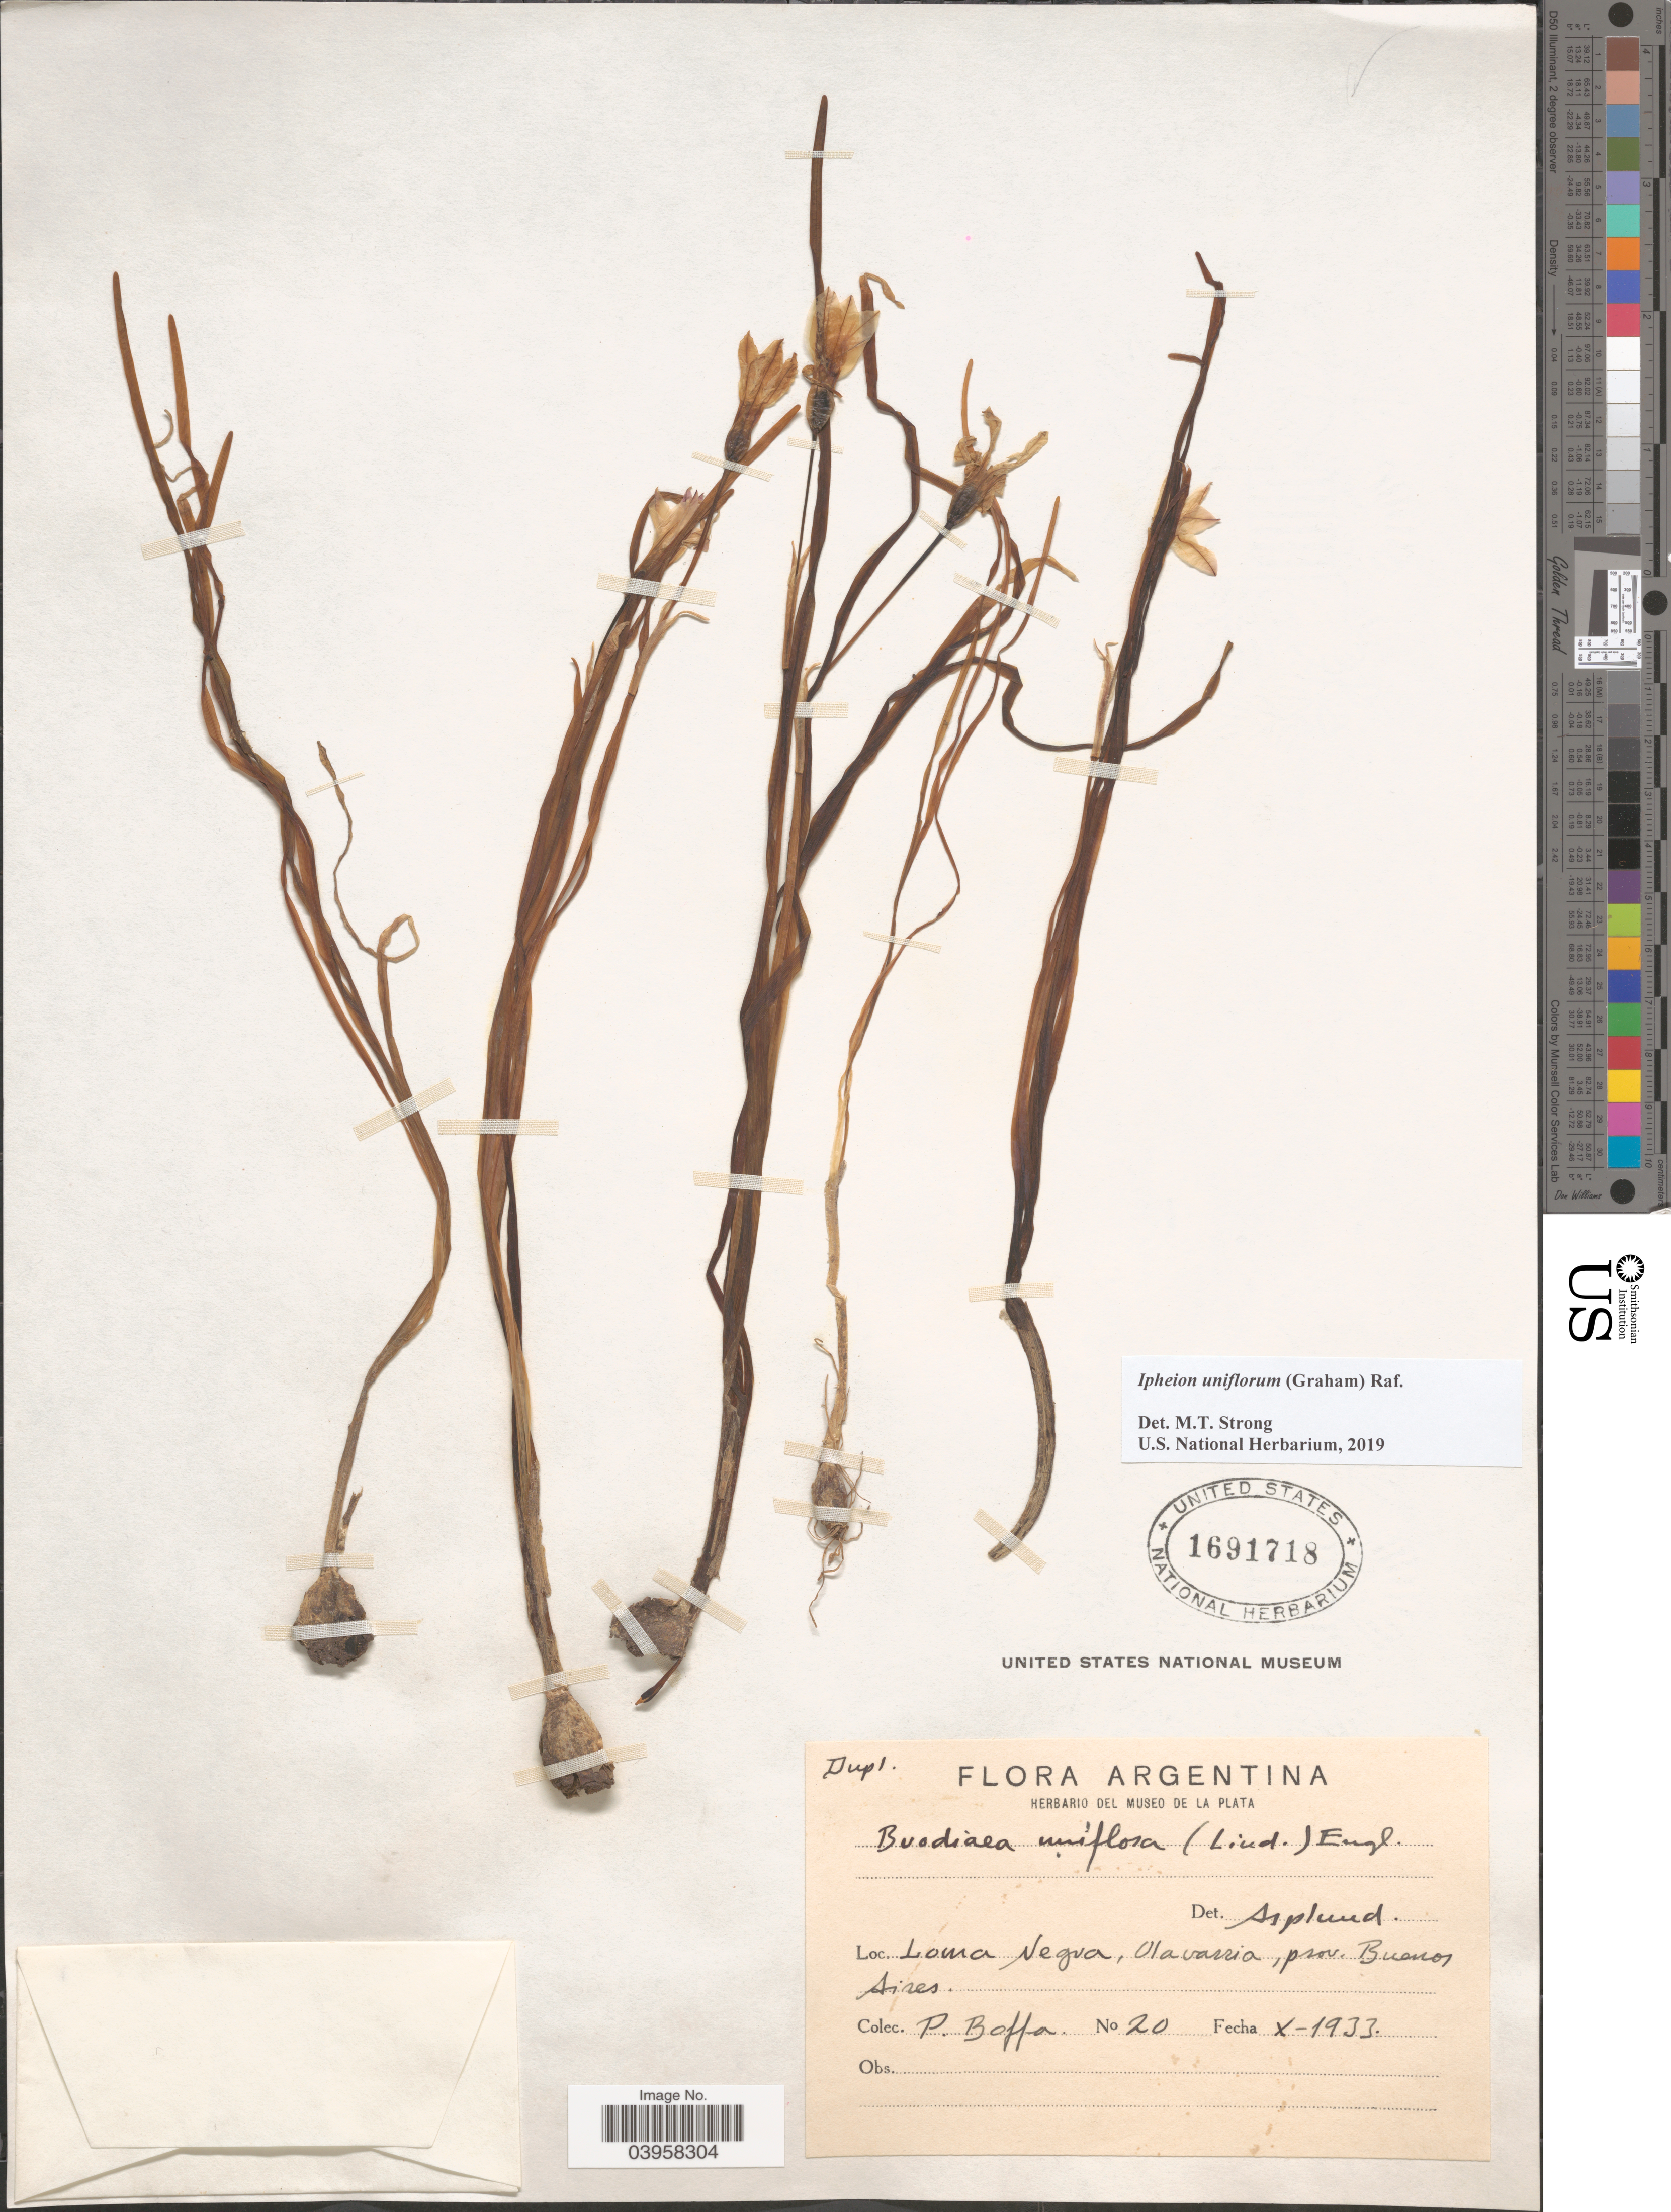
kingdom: Plantae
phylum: Tracheophyta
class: Liliopsida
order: Asparagales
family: Amaryllidaceae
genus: Ipheion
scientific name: Ipheion uniflorum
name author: (Graham) Raf.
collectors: P. Boffa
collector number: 20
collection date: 1933-10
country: Argentina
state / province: Buenos Aires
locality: Loma Negra, Olavarria.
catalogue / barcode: US 1691718